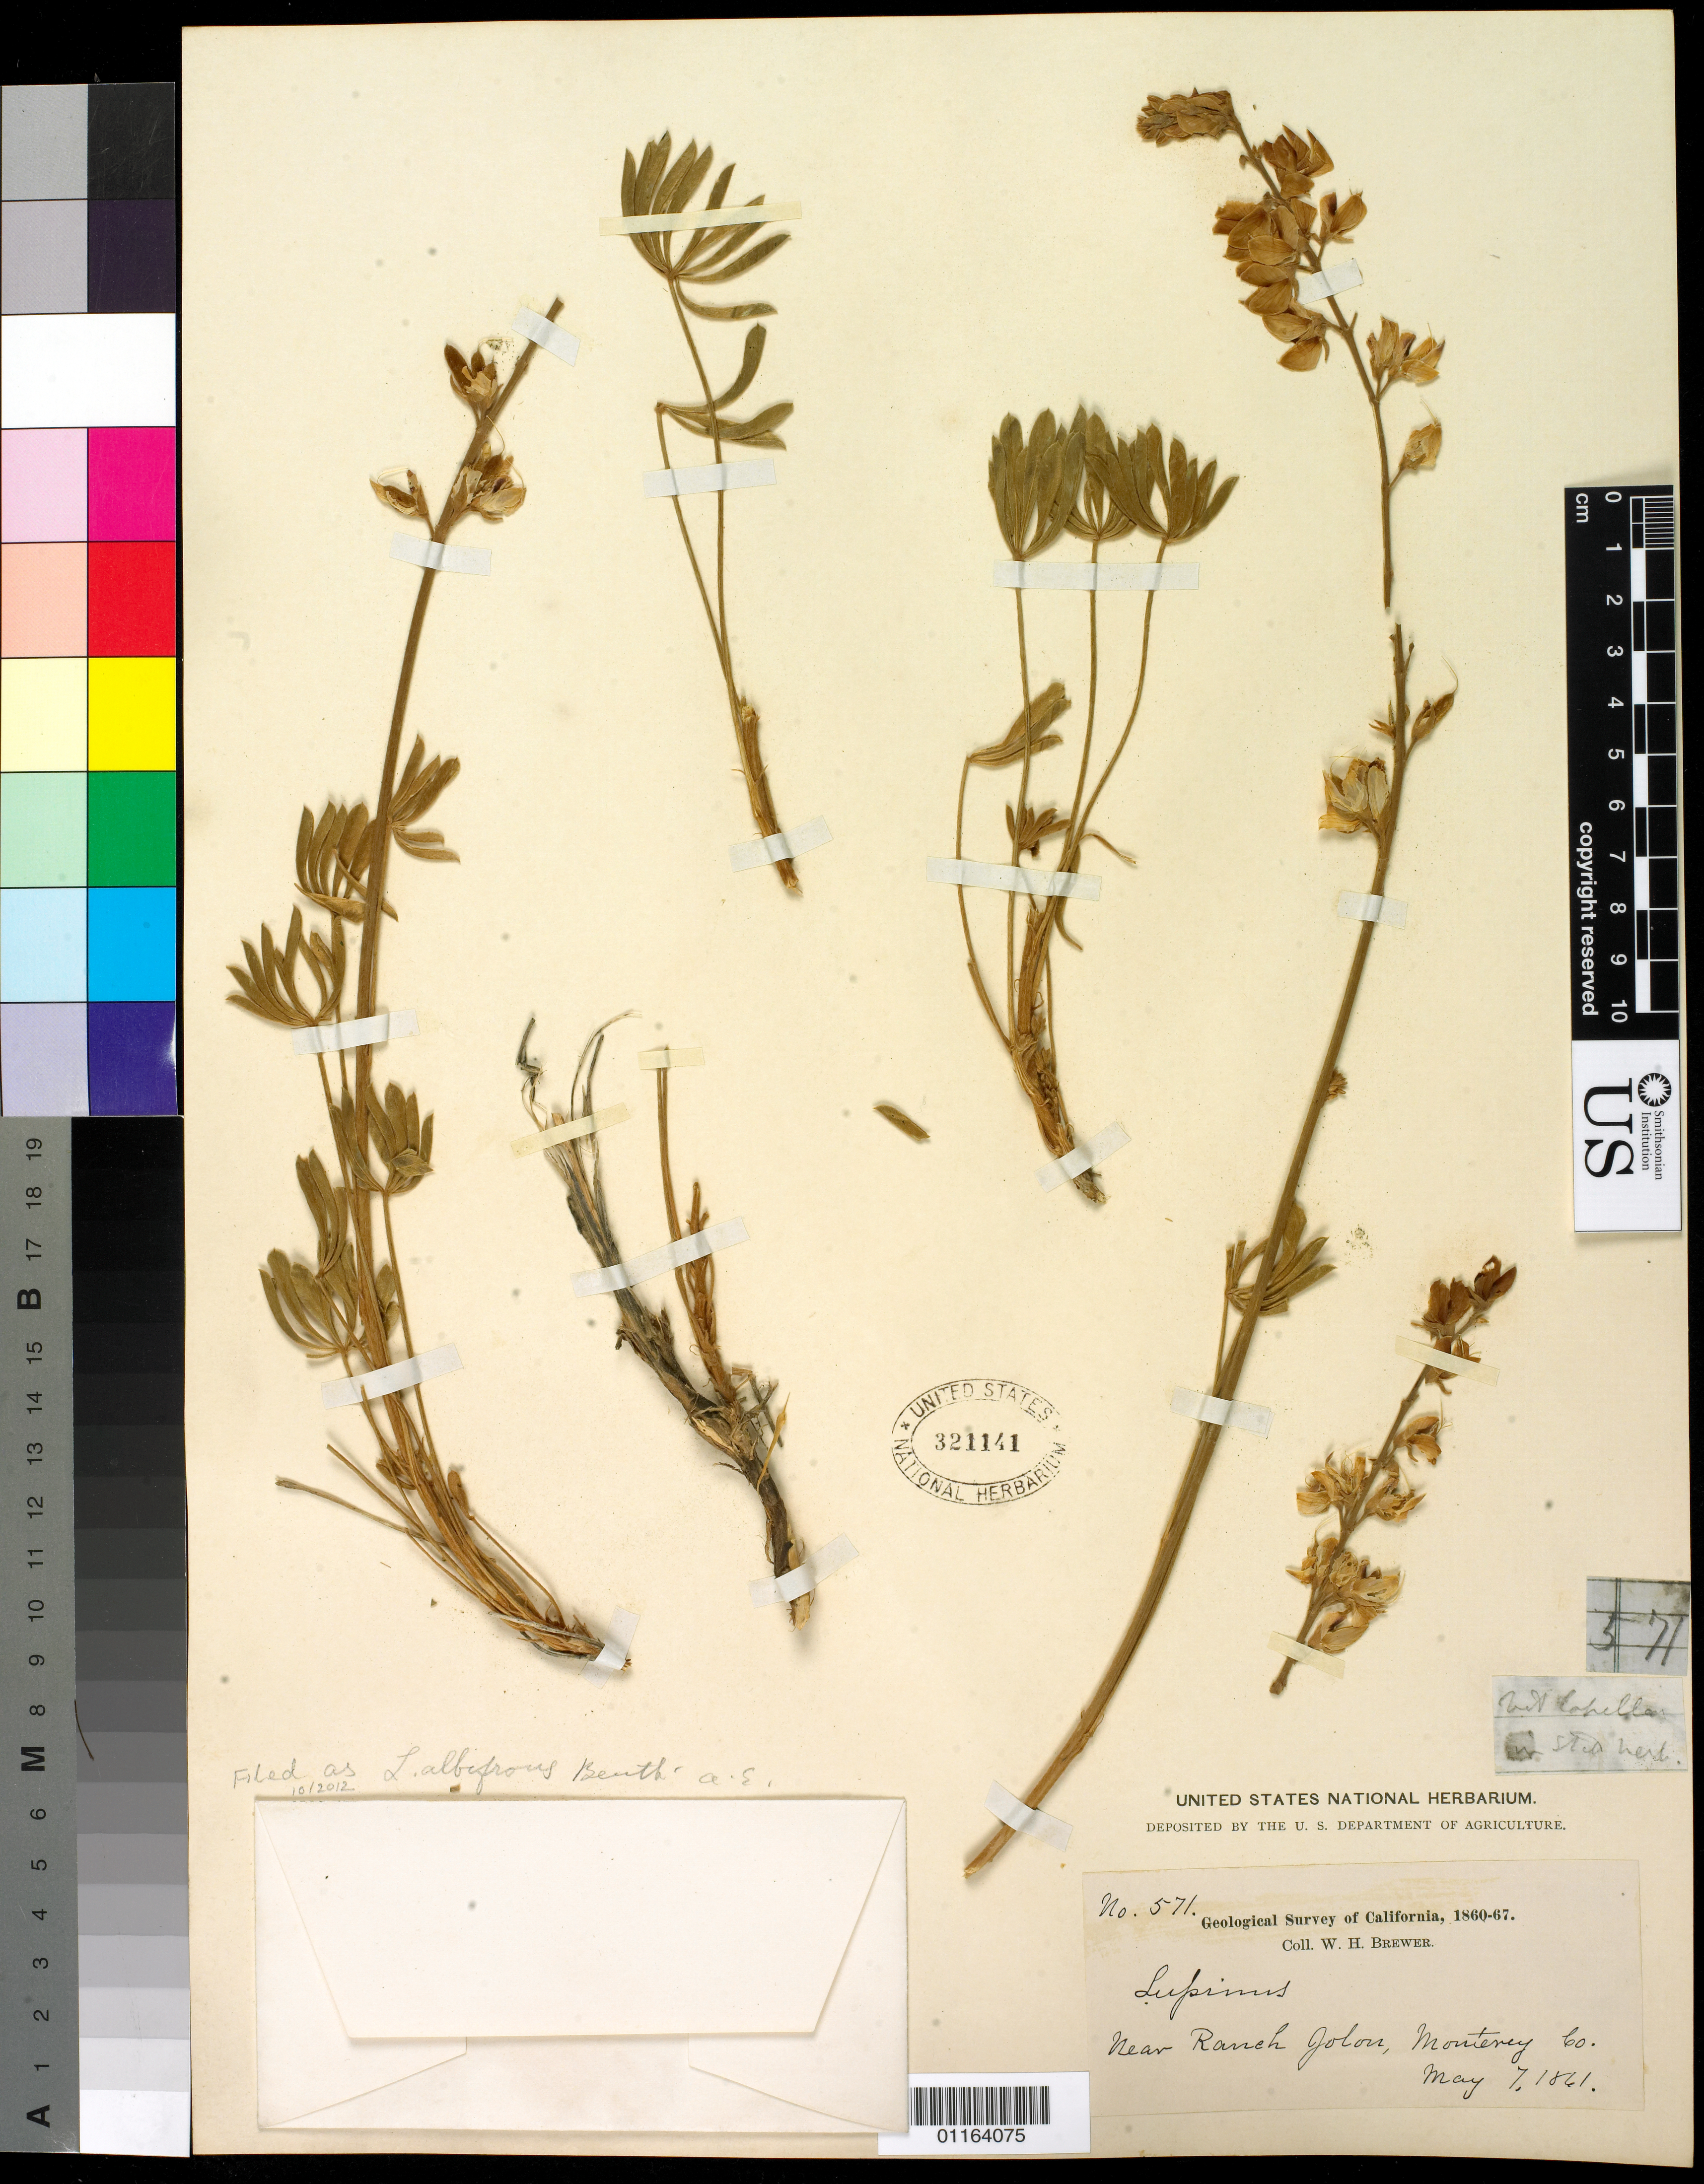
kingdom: Plantae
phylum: Tracheophyta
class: Magnoliopsida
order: Fabales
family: Fabaceae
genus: Lupinus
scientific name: Lupinus albifrons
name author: Benth.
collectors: W. H. Brewer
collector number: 571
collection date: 1861-05-07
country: United States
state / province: California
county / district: Monterey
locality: Near Ranch Jolon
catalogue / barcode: US 321141